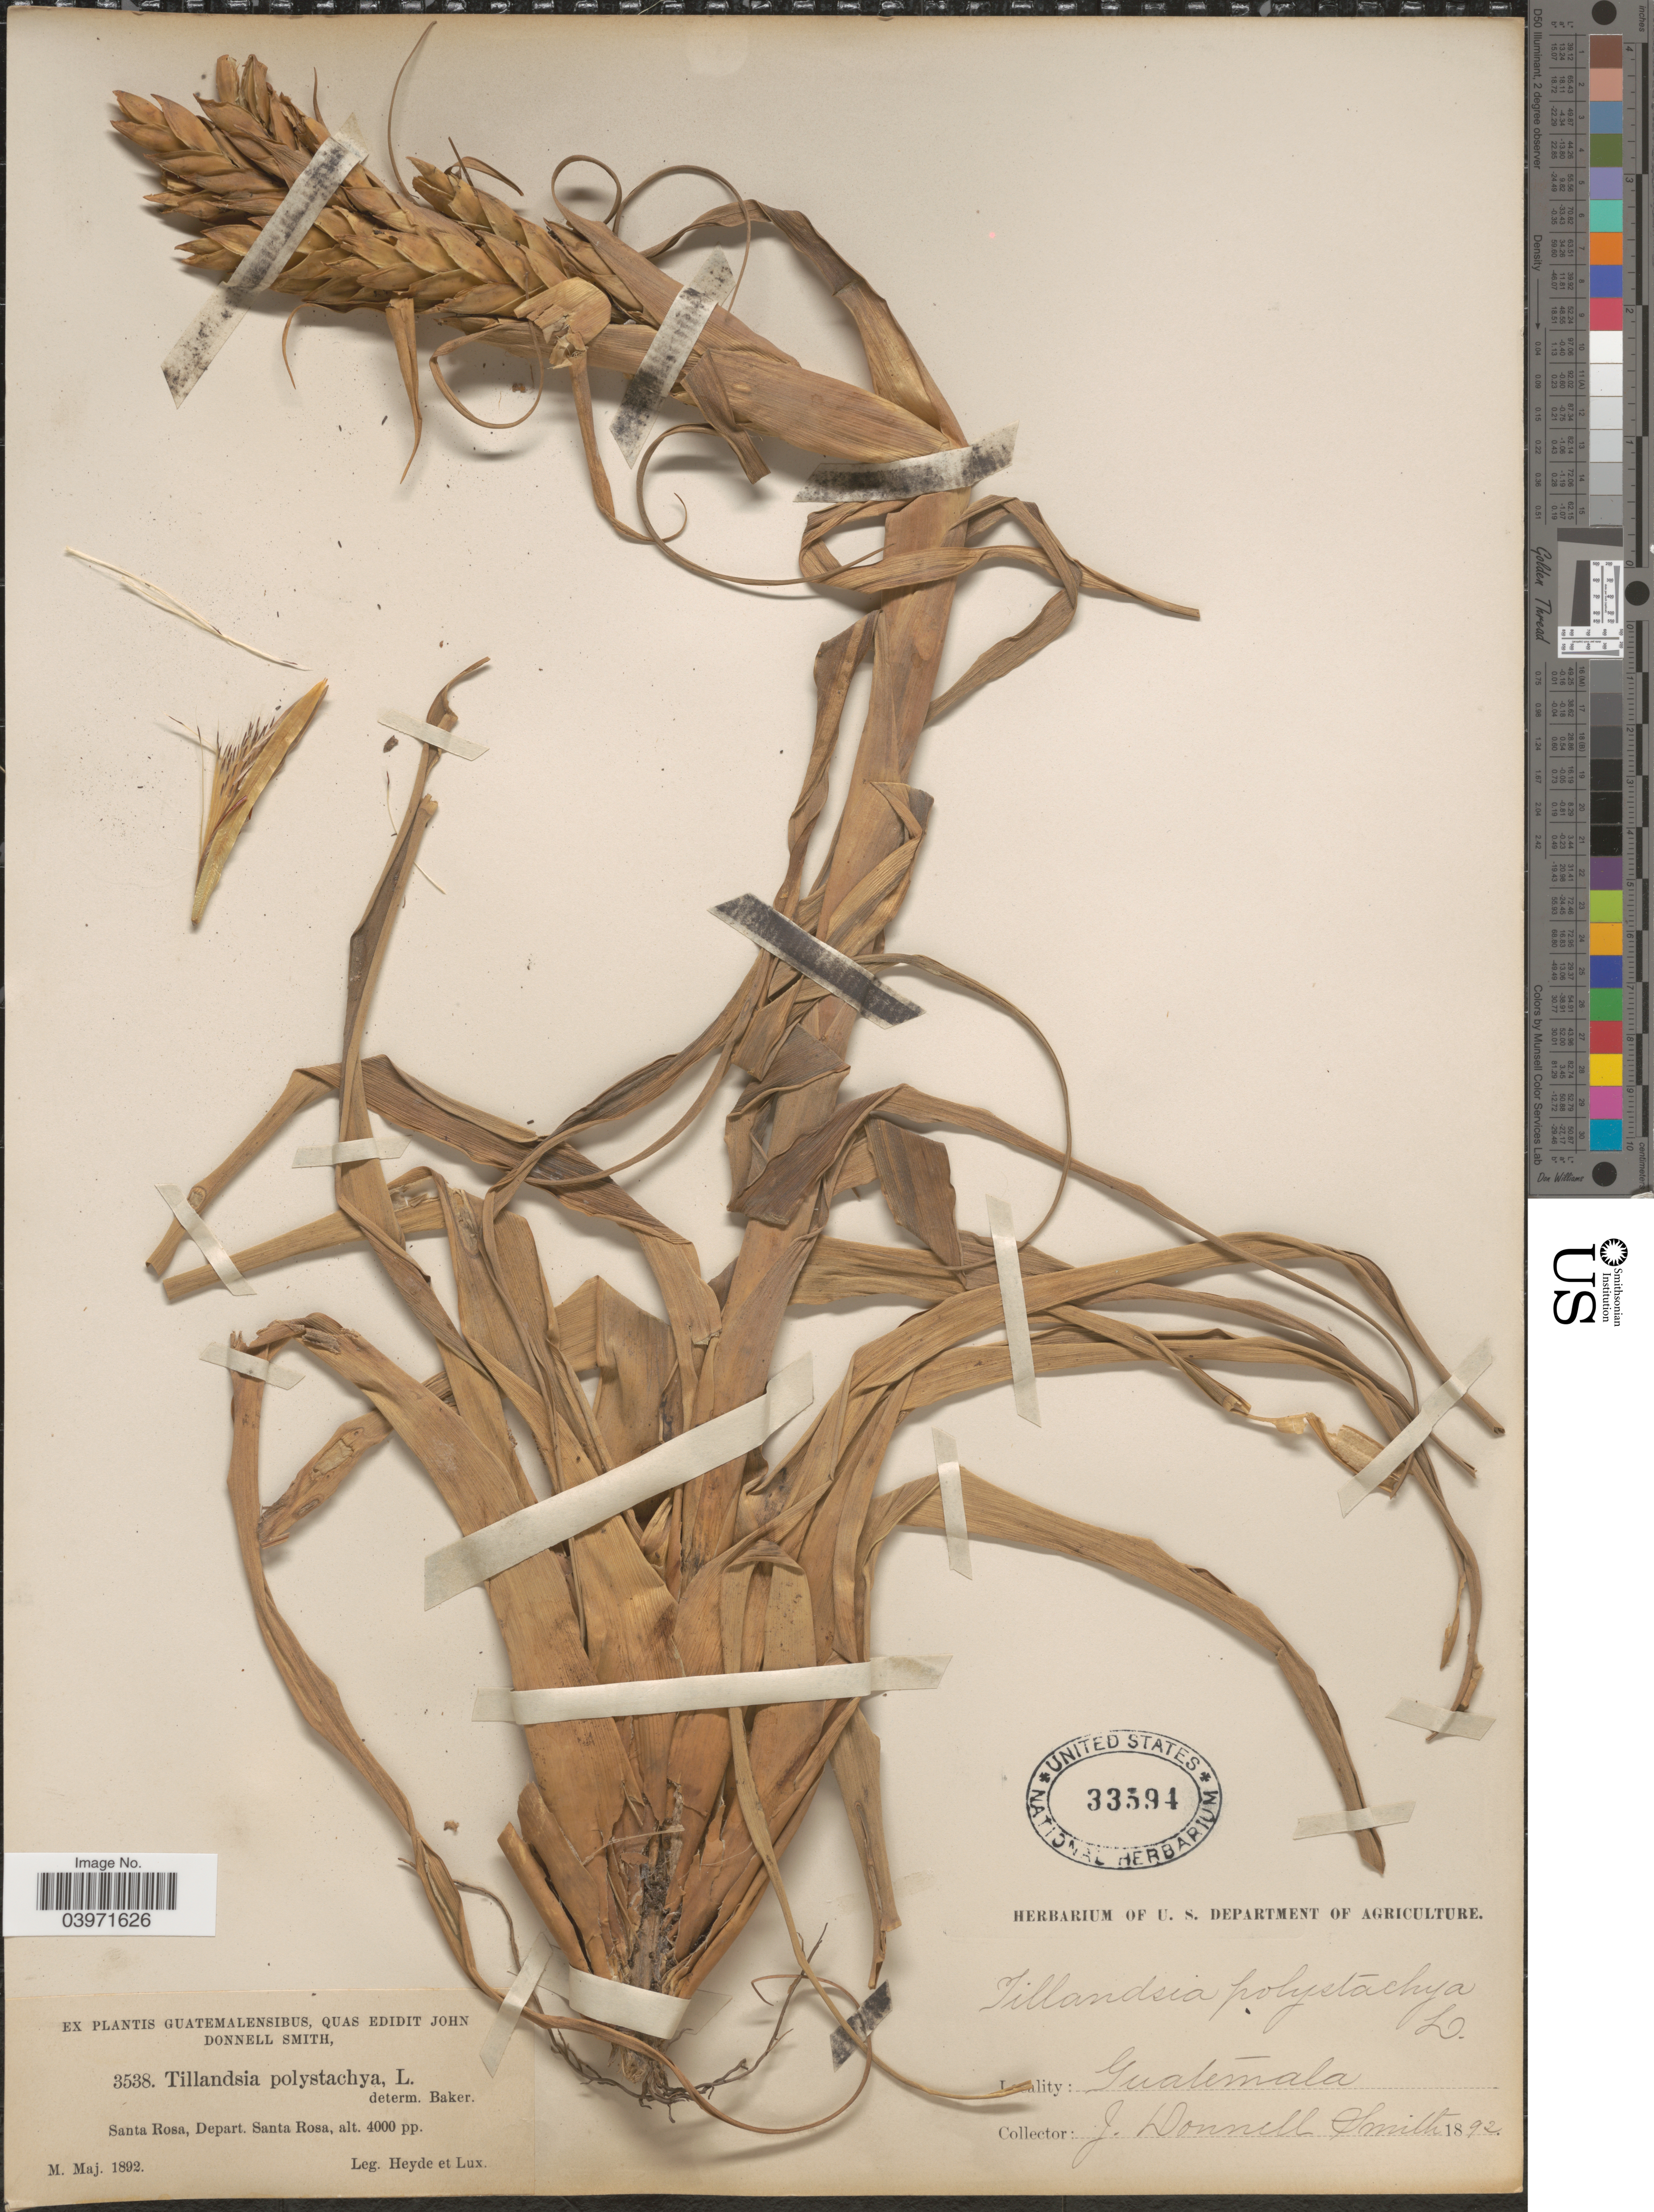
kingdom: Plantae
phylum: Tracheophyta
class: Liliopsida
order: Poales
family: Bromeliaceae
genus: Tillandsia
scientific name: Tillandsia polystachia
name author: (L.) L.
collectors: Heyde & Lux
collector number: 3538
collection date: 1892-05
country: Guatemala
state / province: Santa Rosa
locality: Santa Rosa, Depart. Santa Rosa.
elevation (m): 1219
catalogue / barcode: US 33594